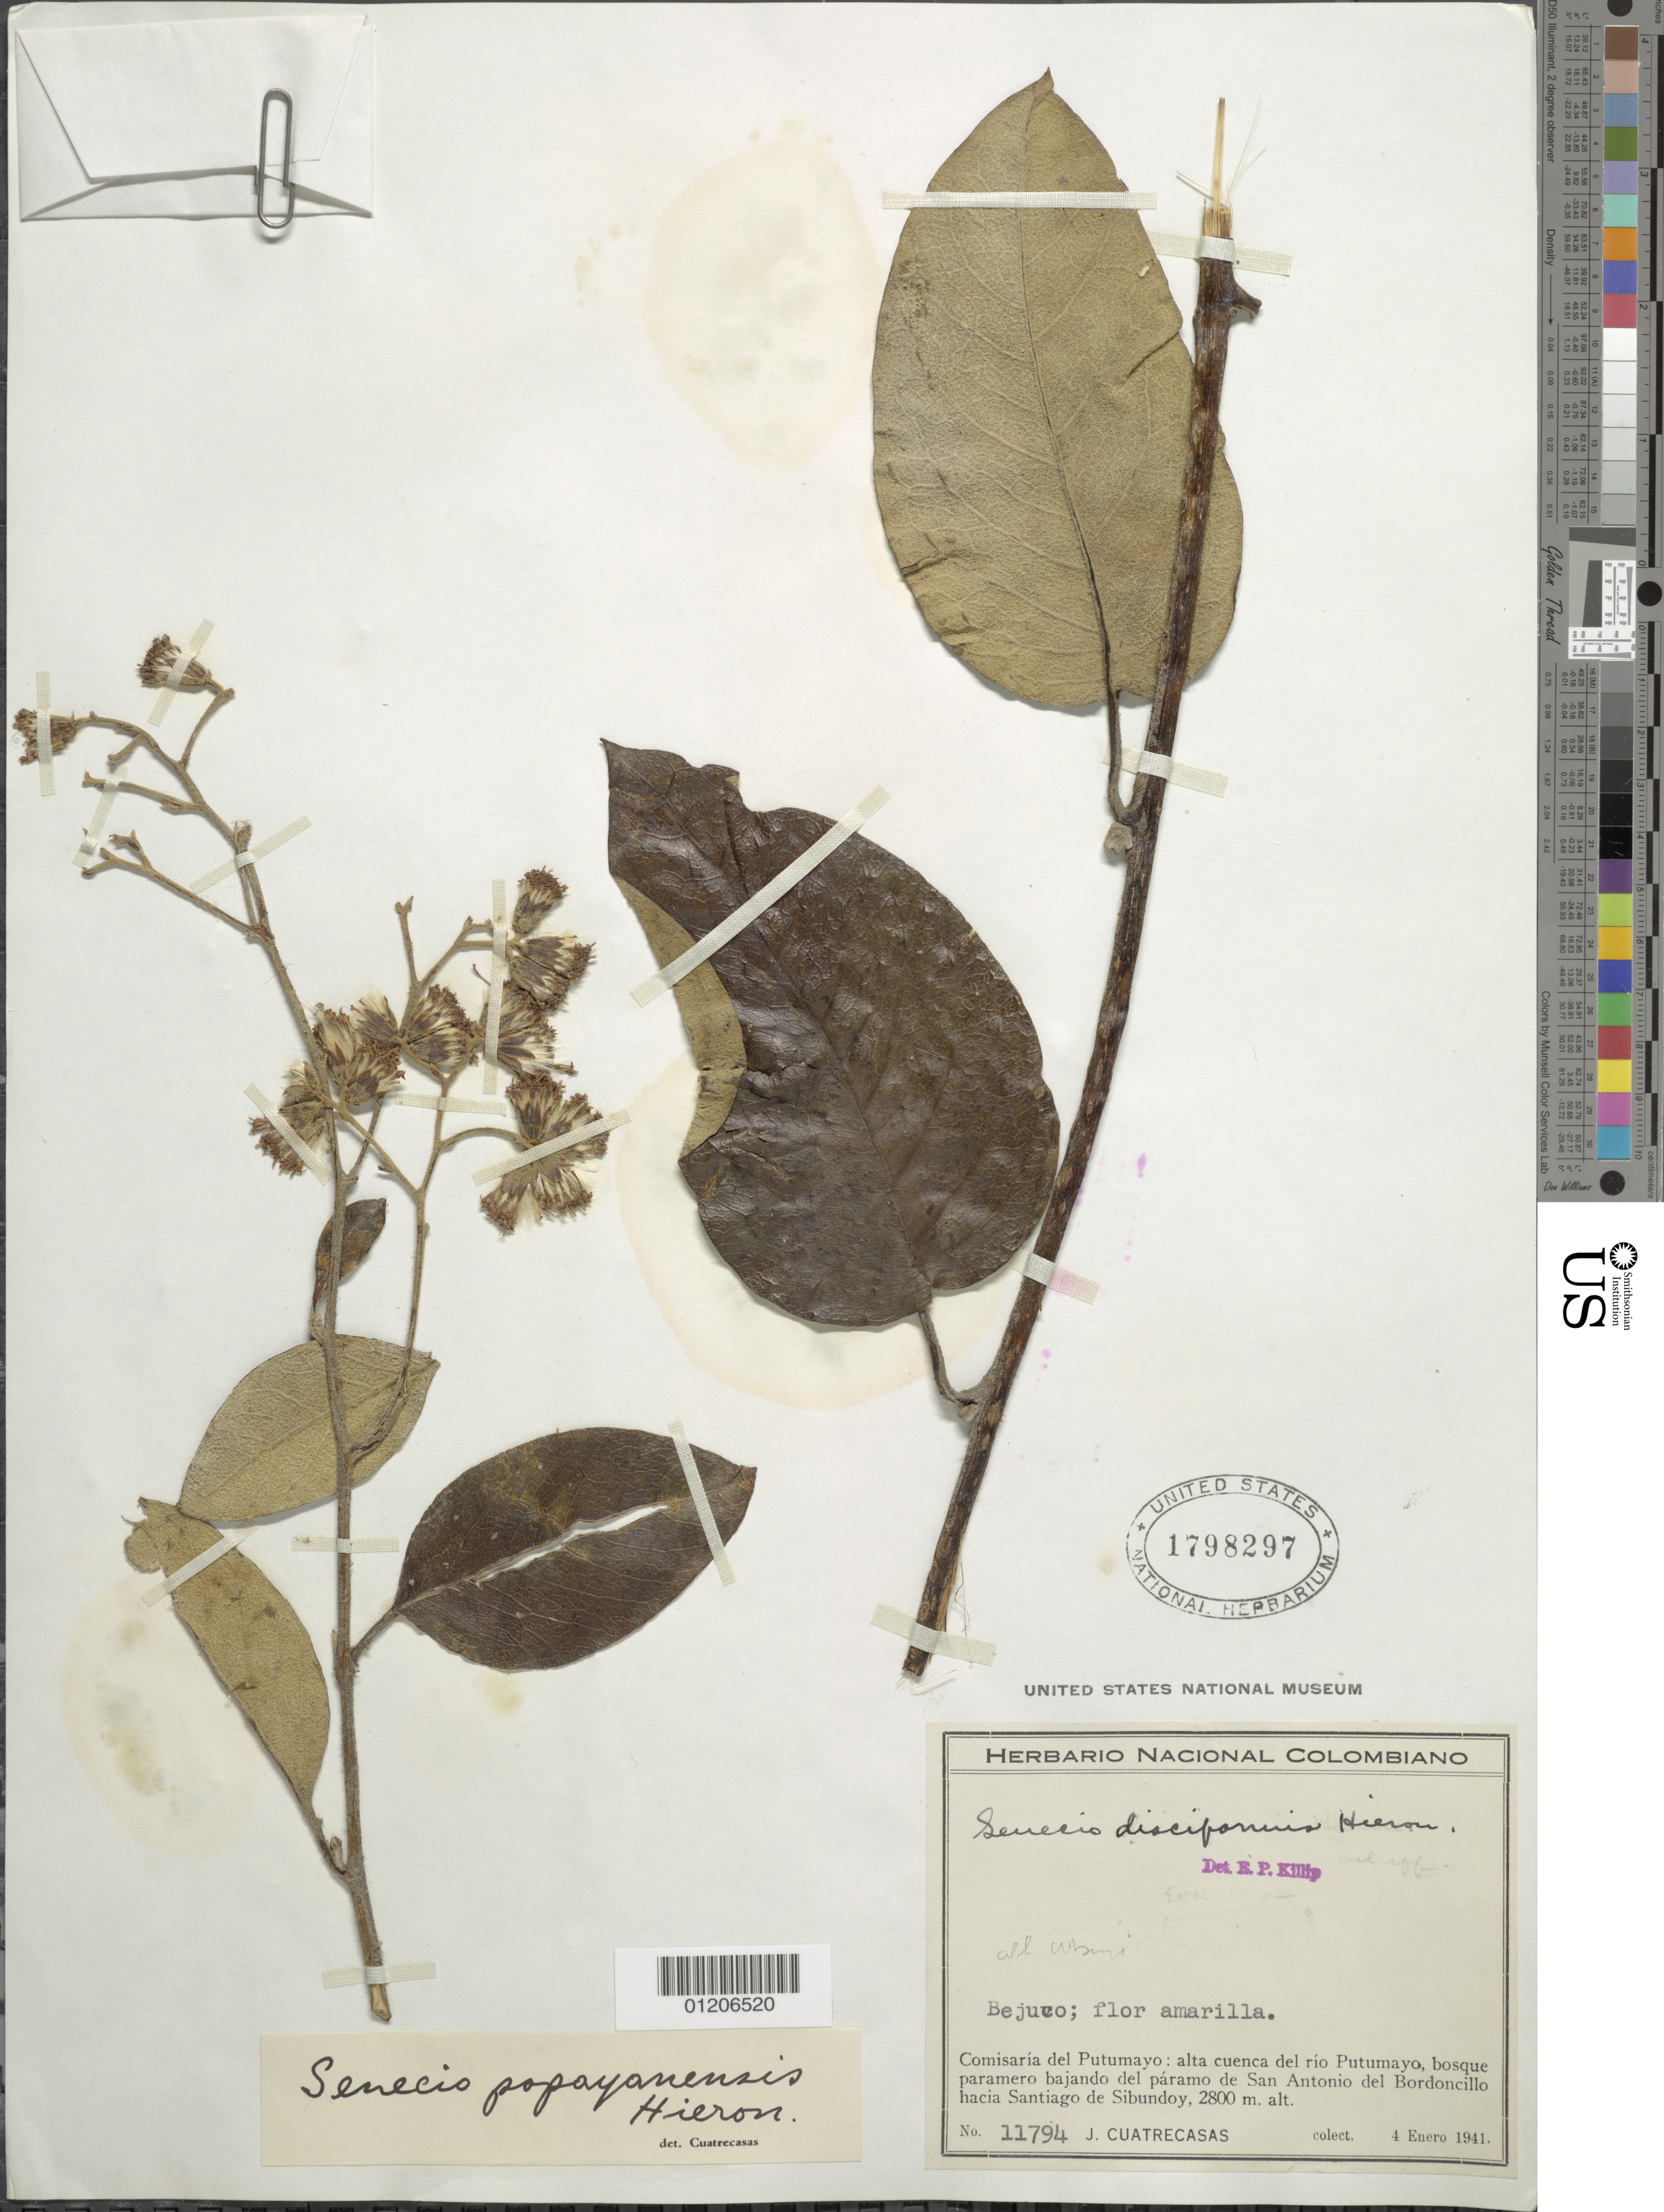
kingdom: Plantae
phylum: Tracheophyta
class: Magnoliopsida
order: Asterales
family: Asteraceae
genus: Pentacalia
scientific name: Pentacalia popayanensis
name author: (Hieron.) Cuatrec.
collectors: J. Cuatrecasas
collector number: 11794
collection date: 1941-01-04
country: Colombia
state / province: Putumayo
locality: Alta cuenca del río Putumayo, bosque paramero bajando del páramo de San Antonio del Bordoncillo hacia Santiago de Sibundoy.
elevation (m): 2800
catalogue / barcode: US 1798297